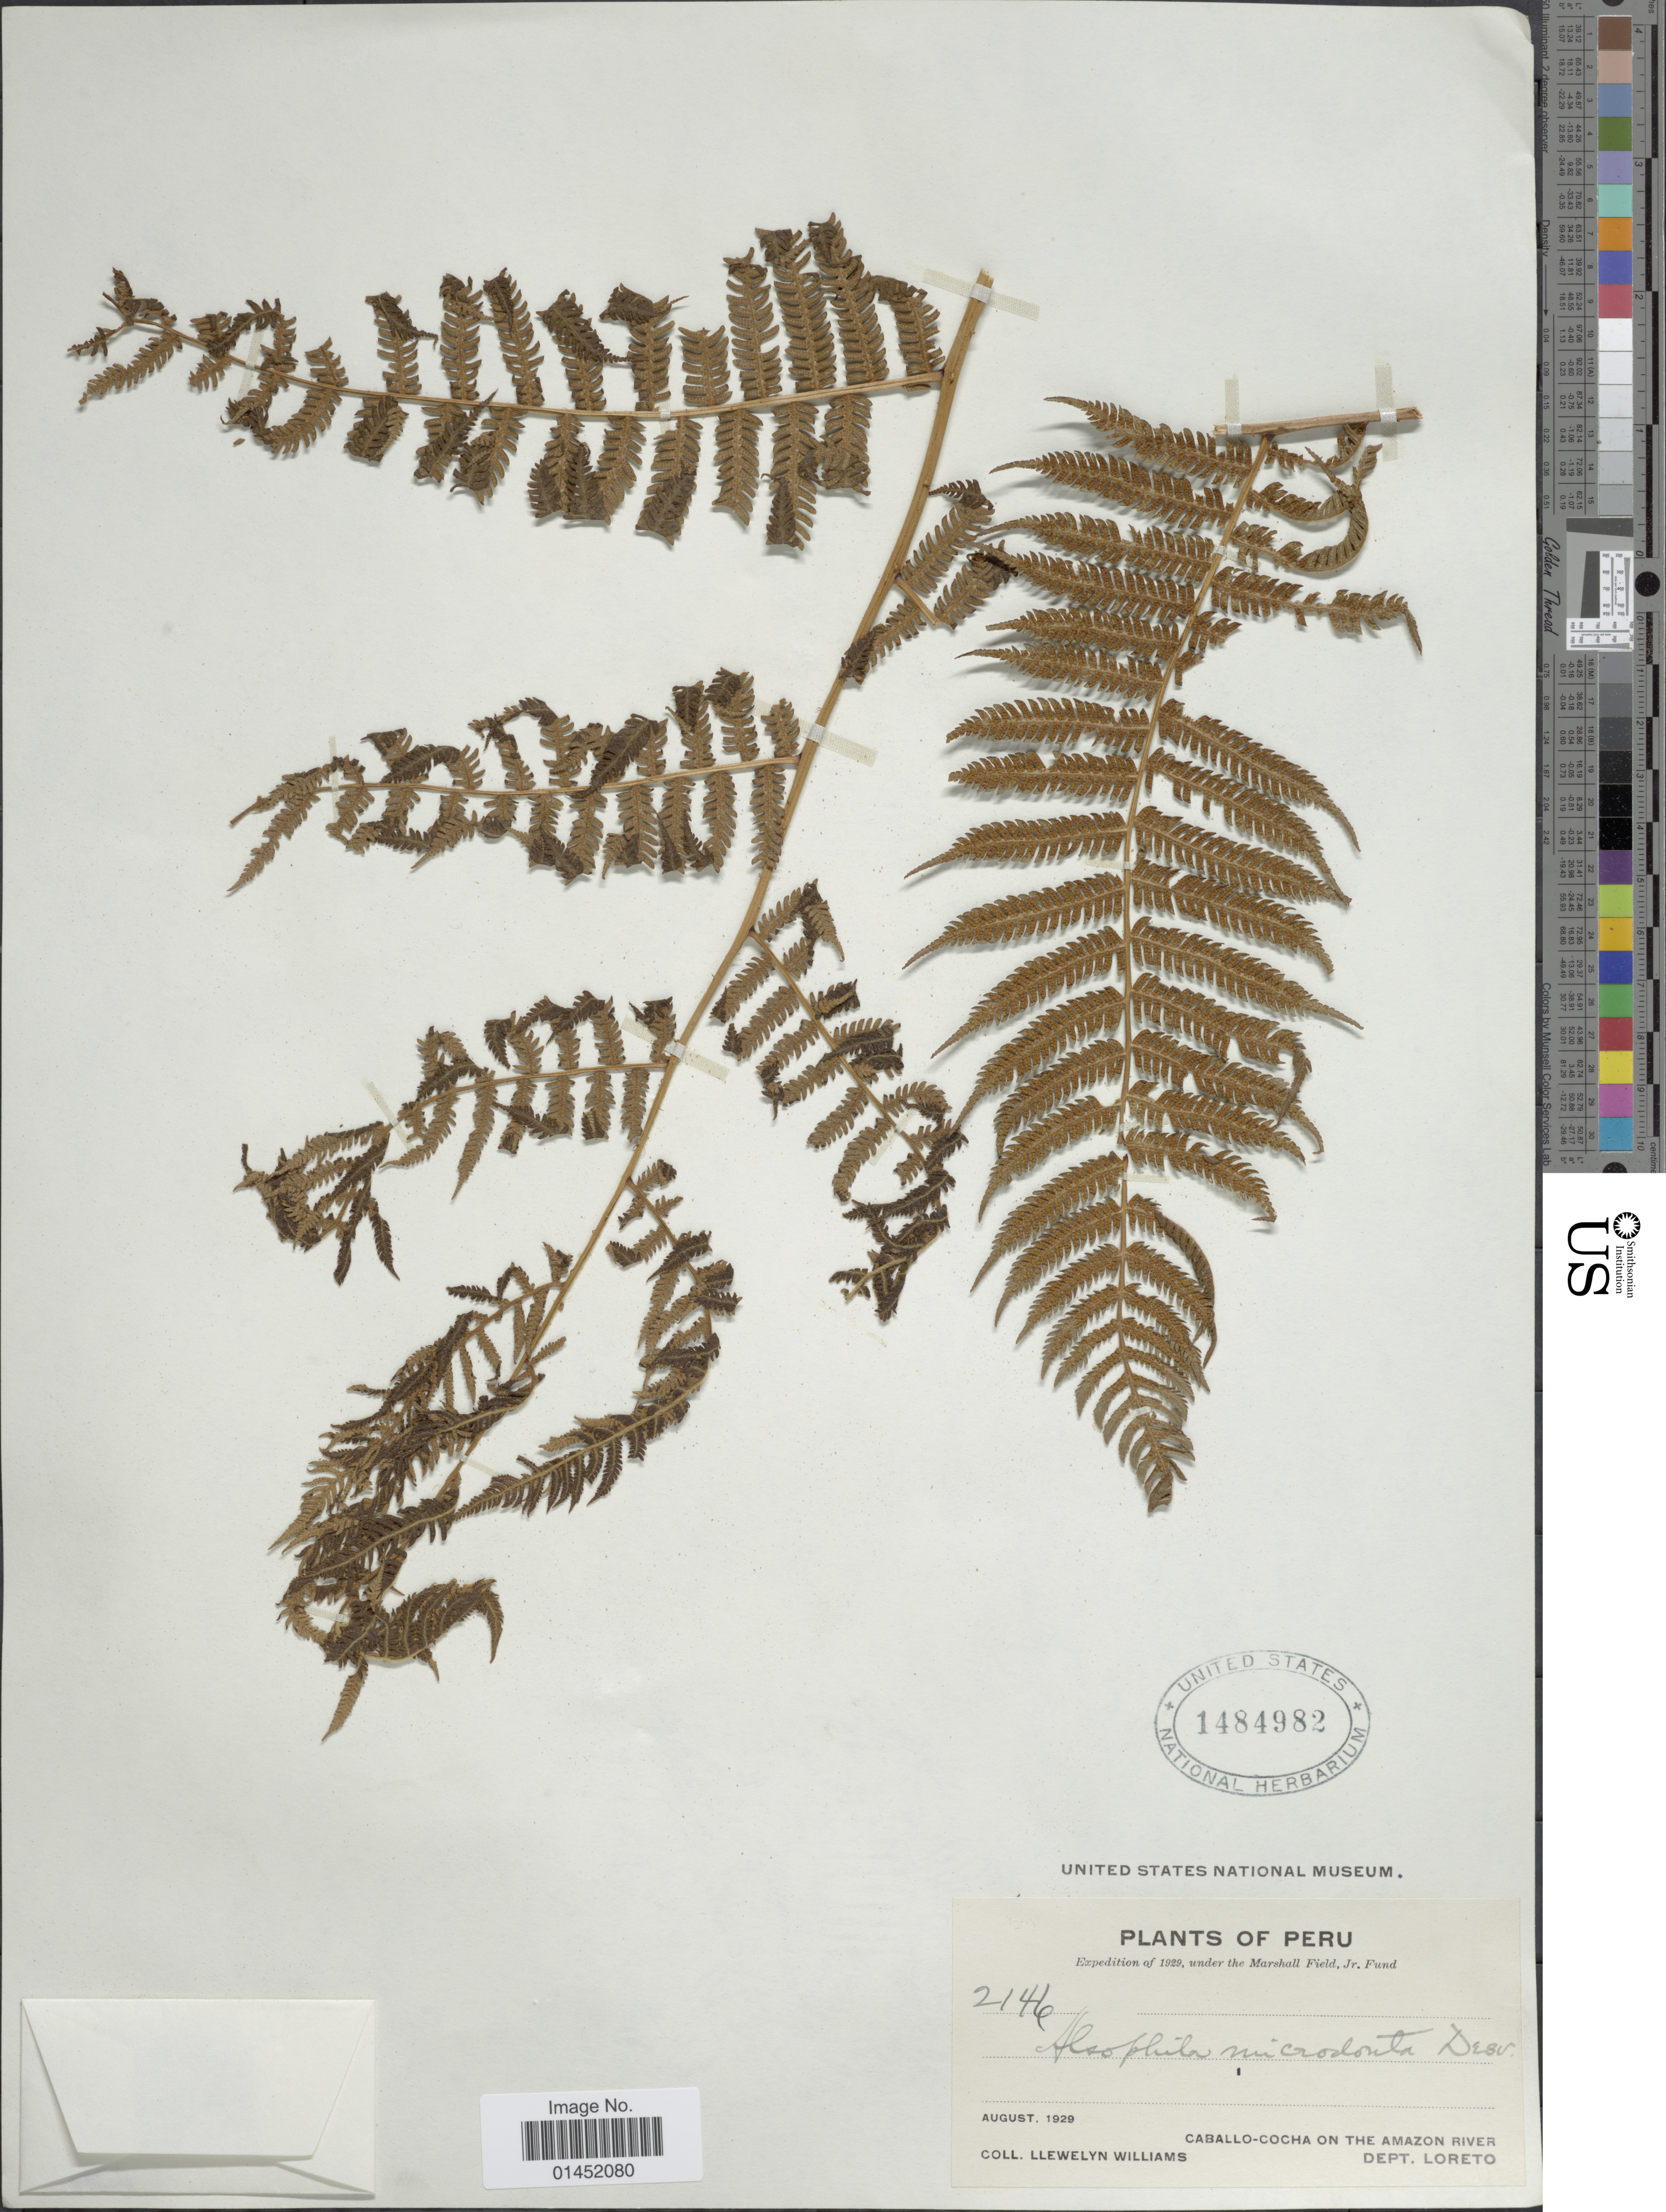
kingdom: Plantae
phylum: Tracheophyta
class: Polypodiopsida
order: Cyatheales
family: Cyatheaceae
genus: Cyathea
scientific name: Cyathea microdonta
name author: (Desv.) Domin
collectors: Ll. Williams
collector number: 2146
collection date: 1929-08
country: Peru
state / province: Loreto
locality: Caballo-Cocha on the Amazon River,Dept Loreto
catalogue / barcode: US 1484982